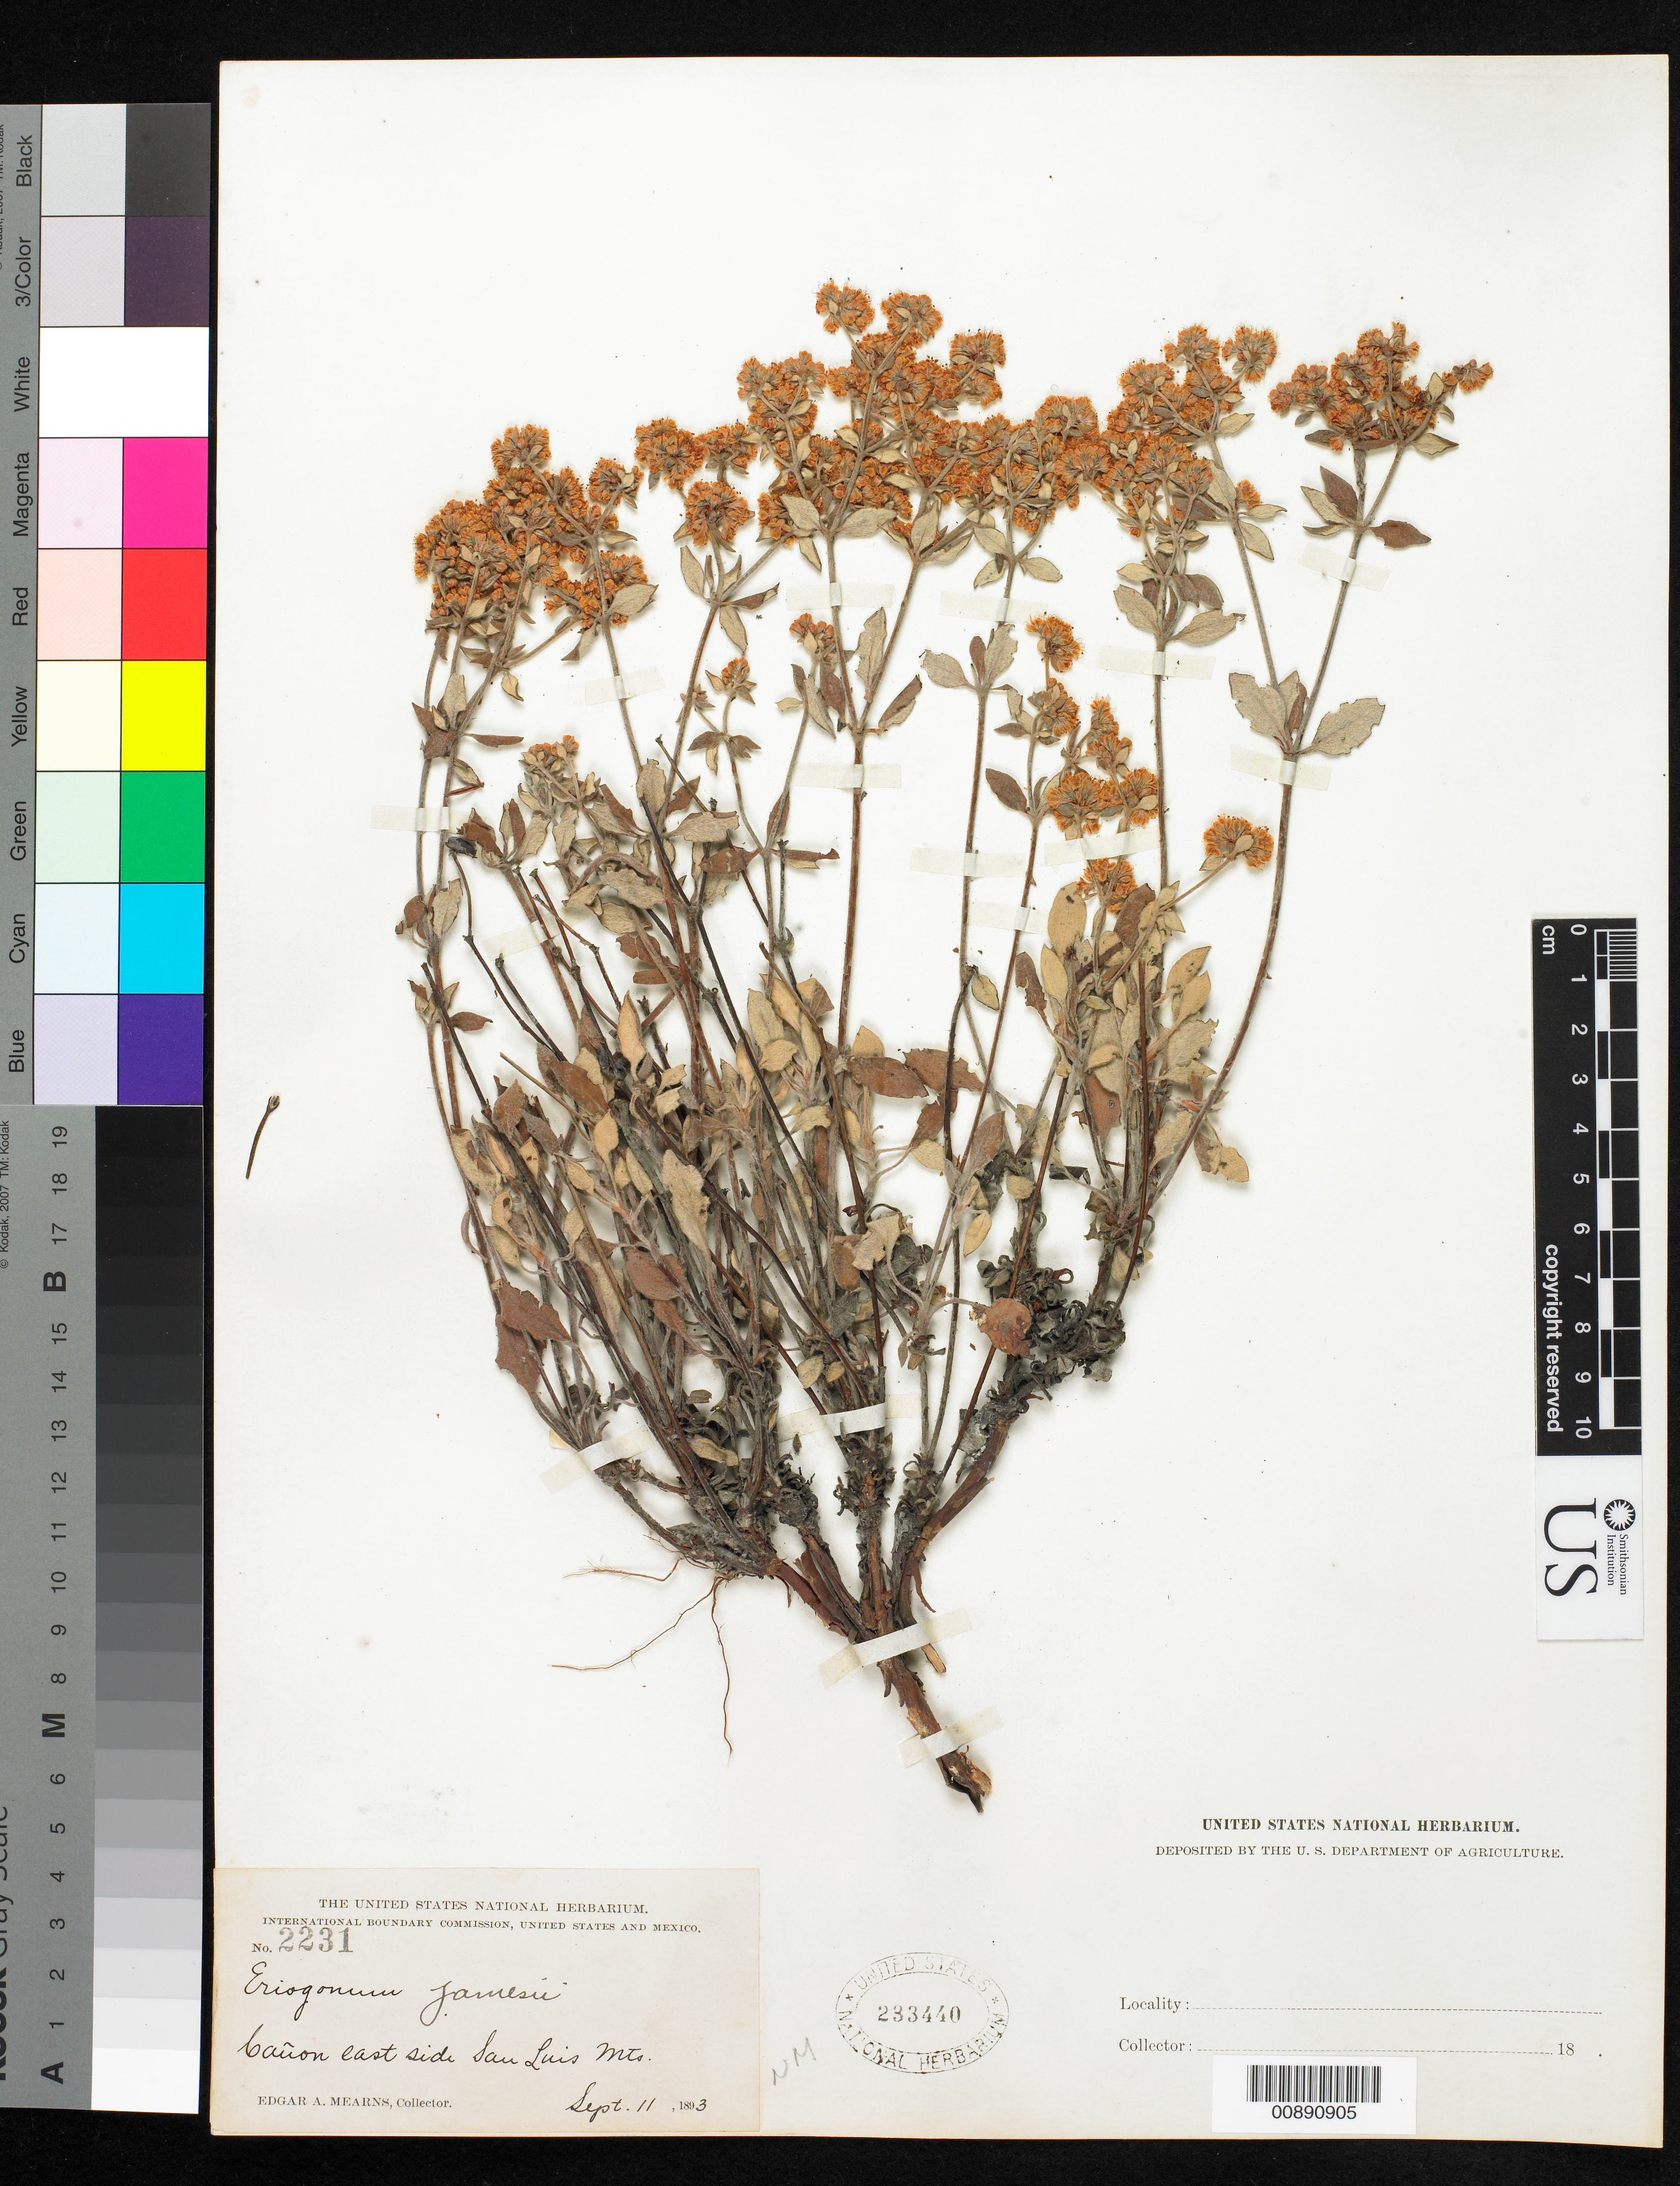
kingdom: Plantae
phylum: Tracheophyta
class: Magnoliopsida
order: Caryophyllales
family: Polygonaceae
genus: Eriogonum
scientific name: Eriogonum jamesii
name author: Benth.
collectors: E. A. Mearns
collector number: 2231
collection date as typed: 11 Sep 1893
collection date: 1893-09-11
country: United States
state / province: New Mexico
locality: Cañon east side San Luis Mts.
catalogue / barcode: US 233440